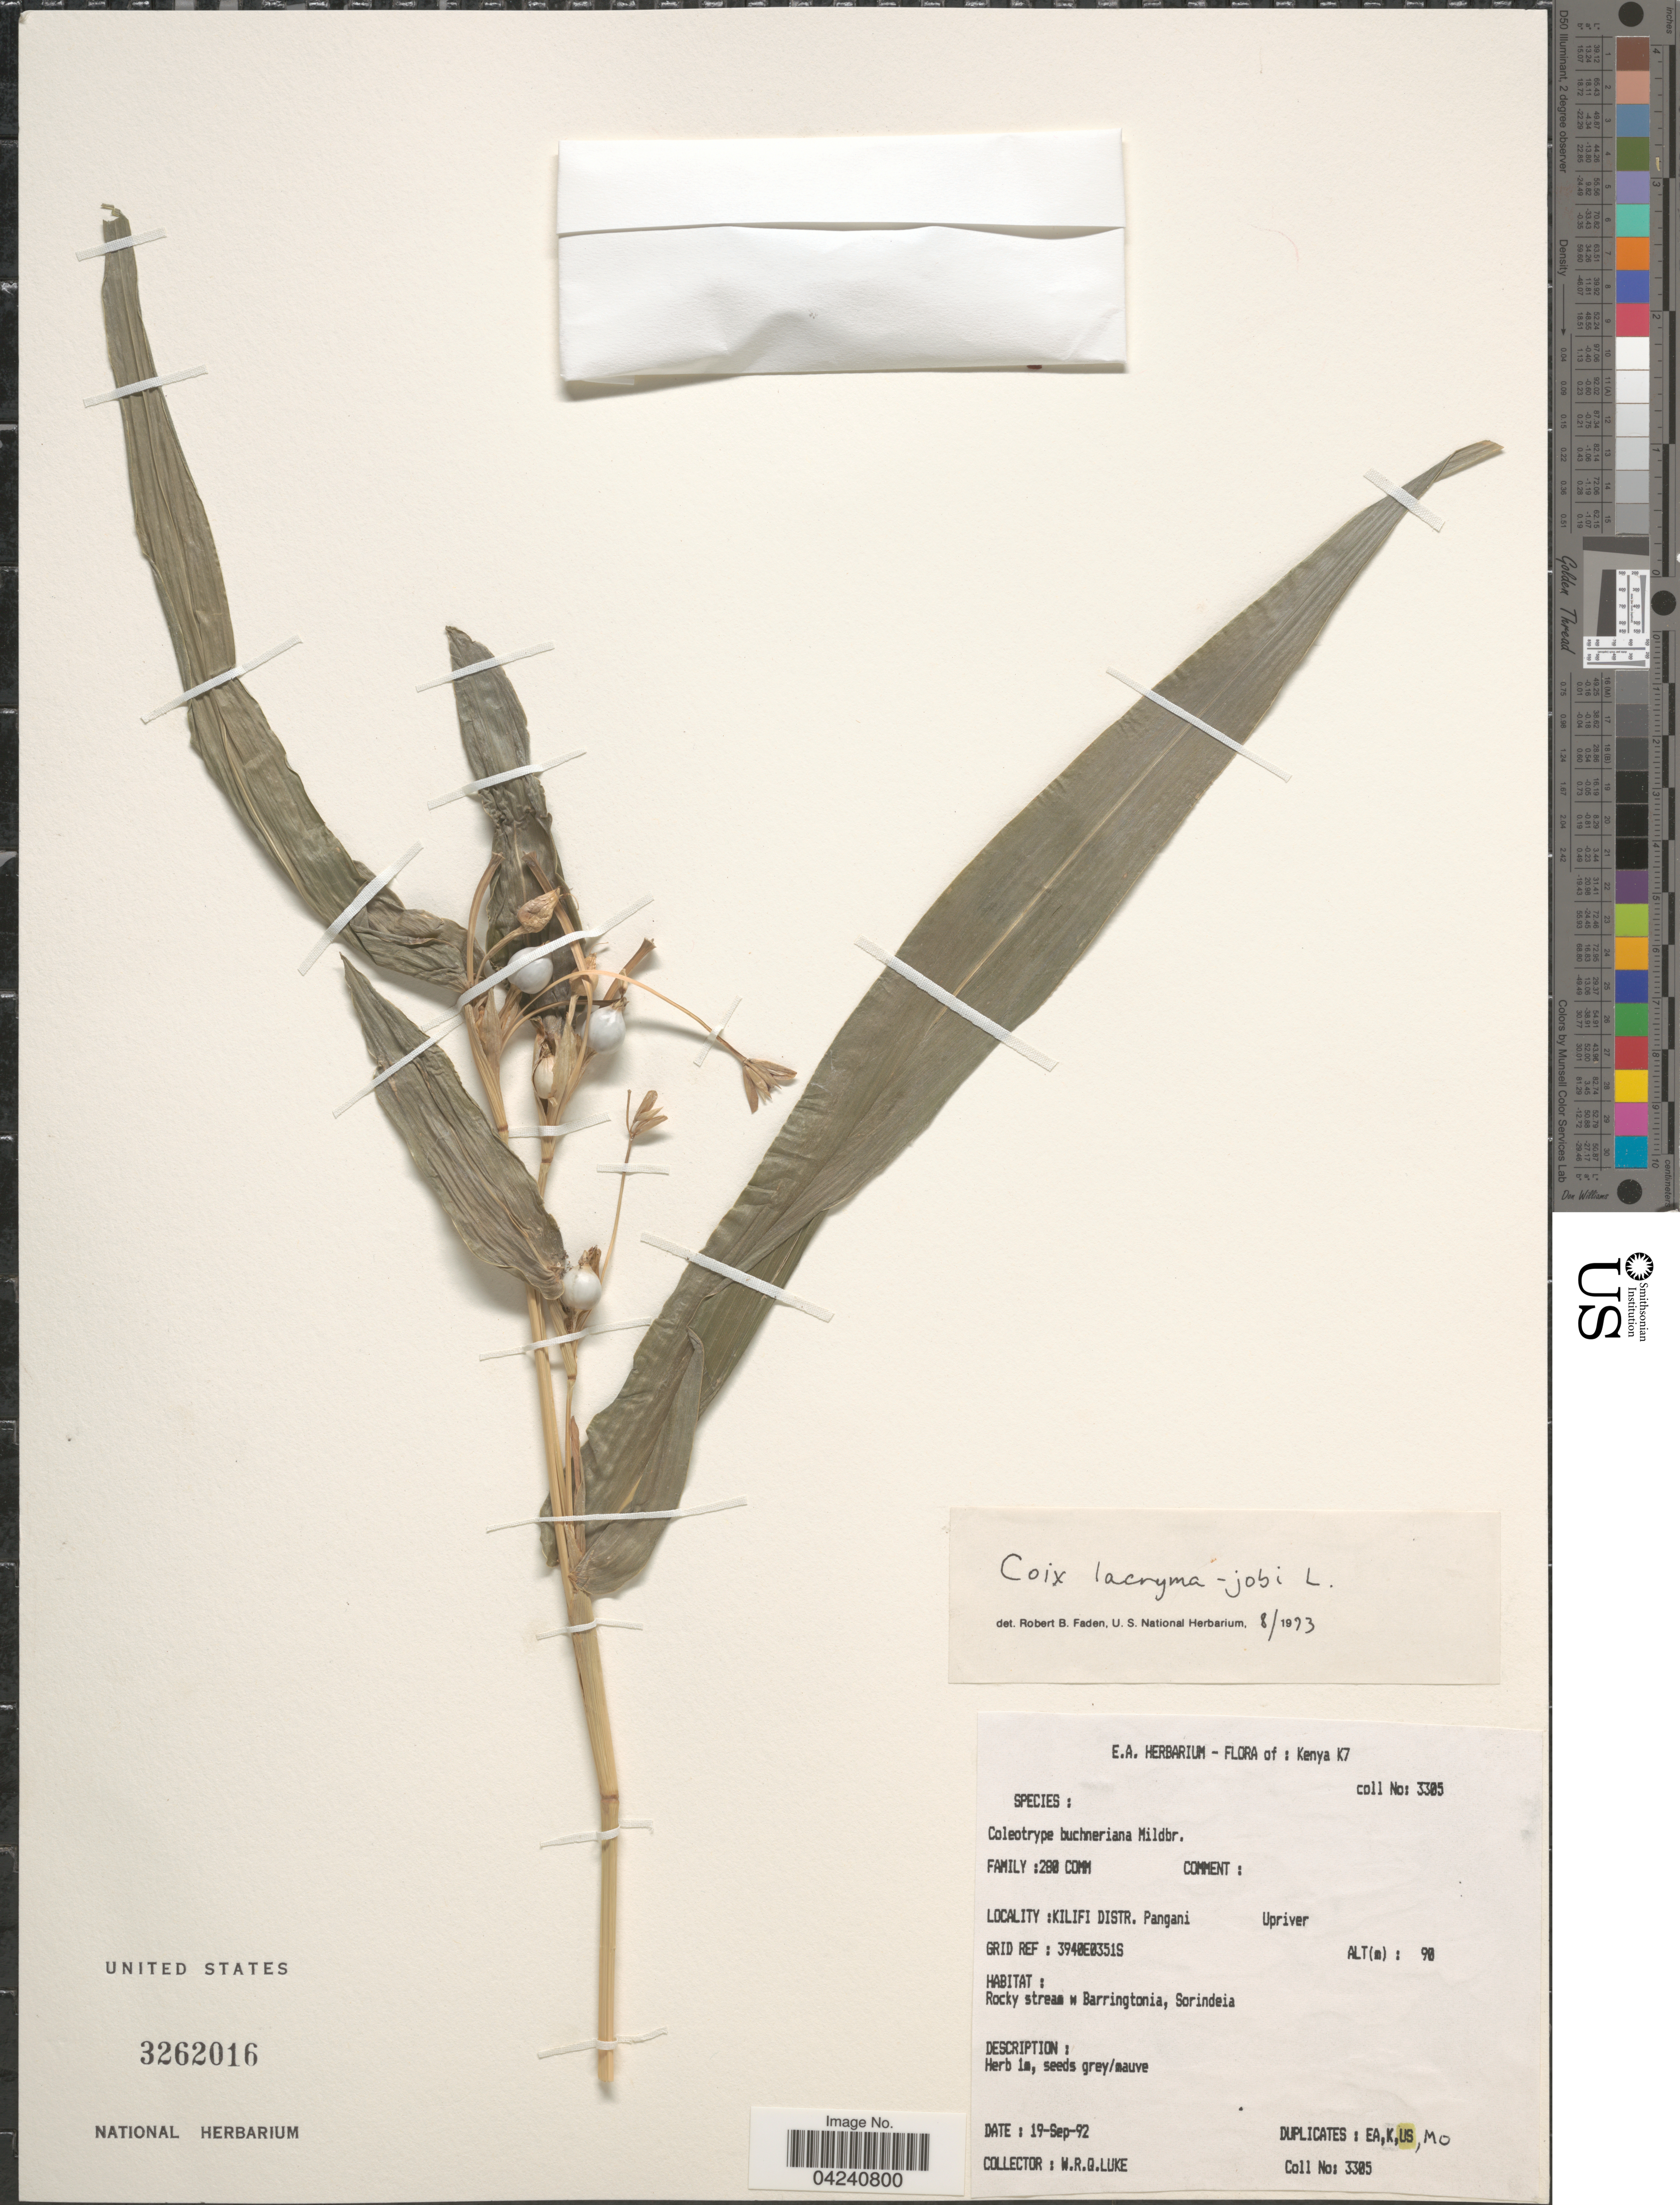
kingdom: Plantae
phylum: Tracheophyta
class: Liliopsida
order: Poales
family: Poaceae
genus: Coix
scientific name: Coix lacryma-jobi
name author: L.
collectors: Q. Luke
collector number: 3305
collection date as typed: Transcribed d/m/y: 19/9/92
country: Kenya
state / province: Kilifi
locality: K7. Kilifi Distr. Pangani. Upriver. Grid Ref: 3940E0351S.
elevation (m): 90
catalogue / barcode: US 3262016